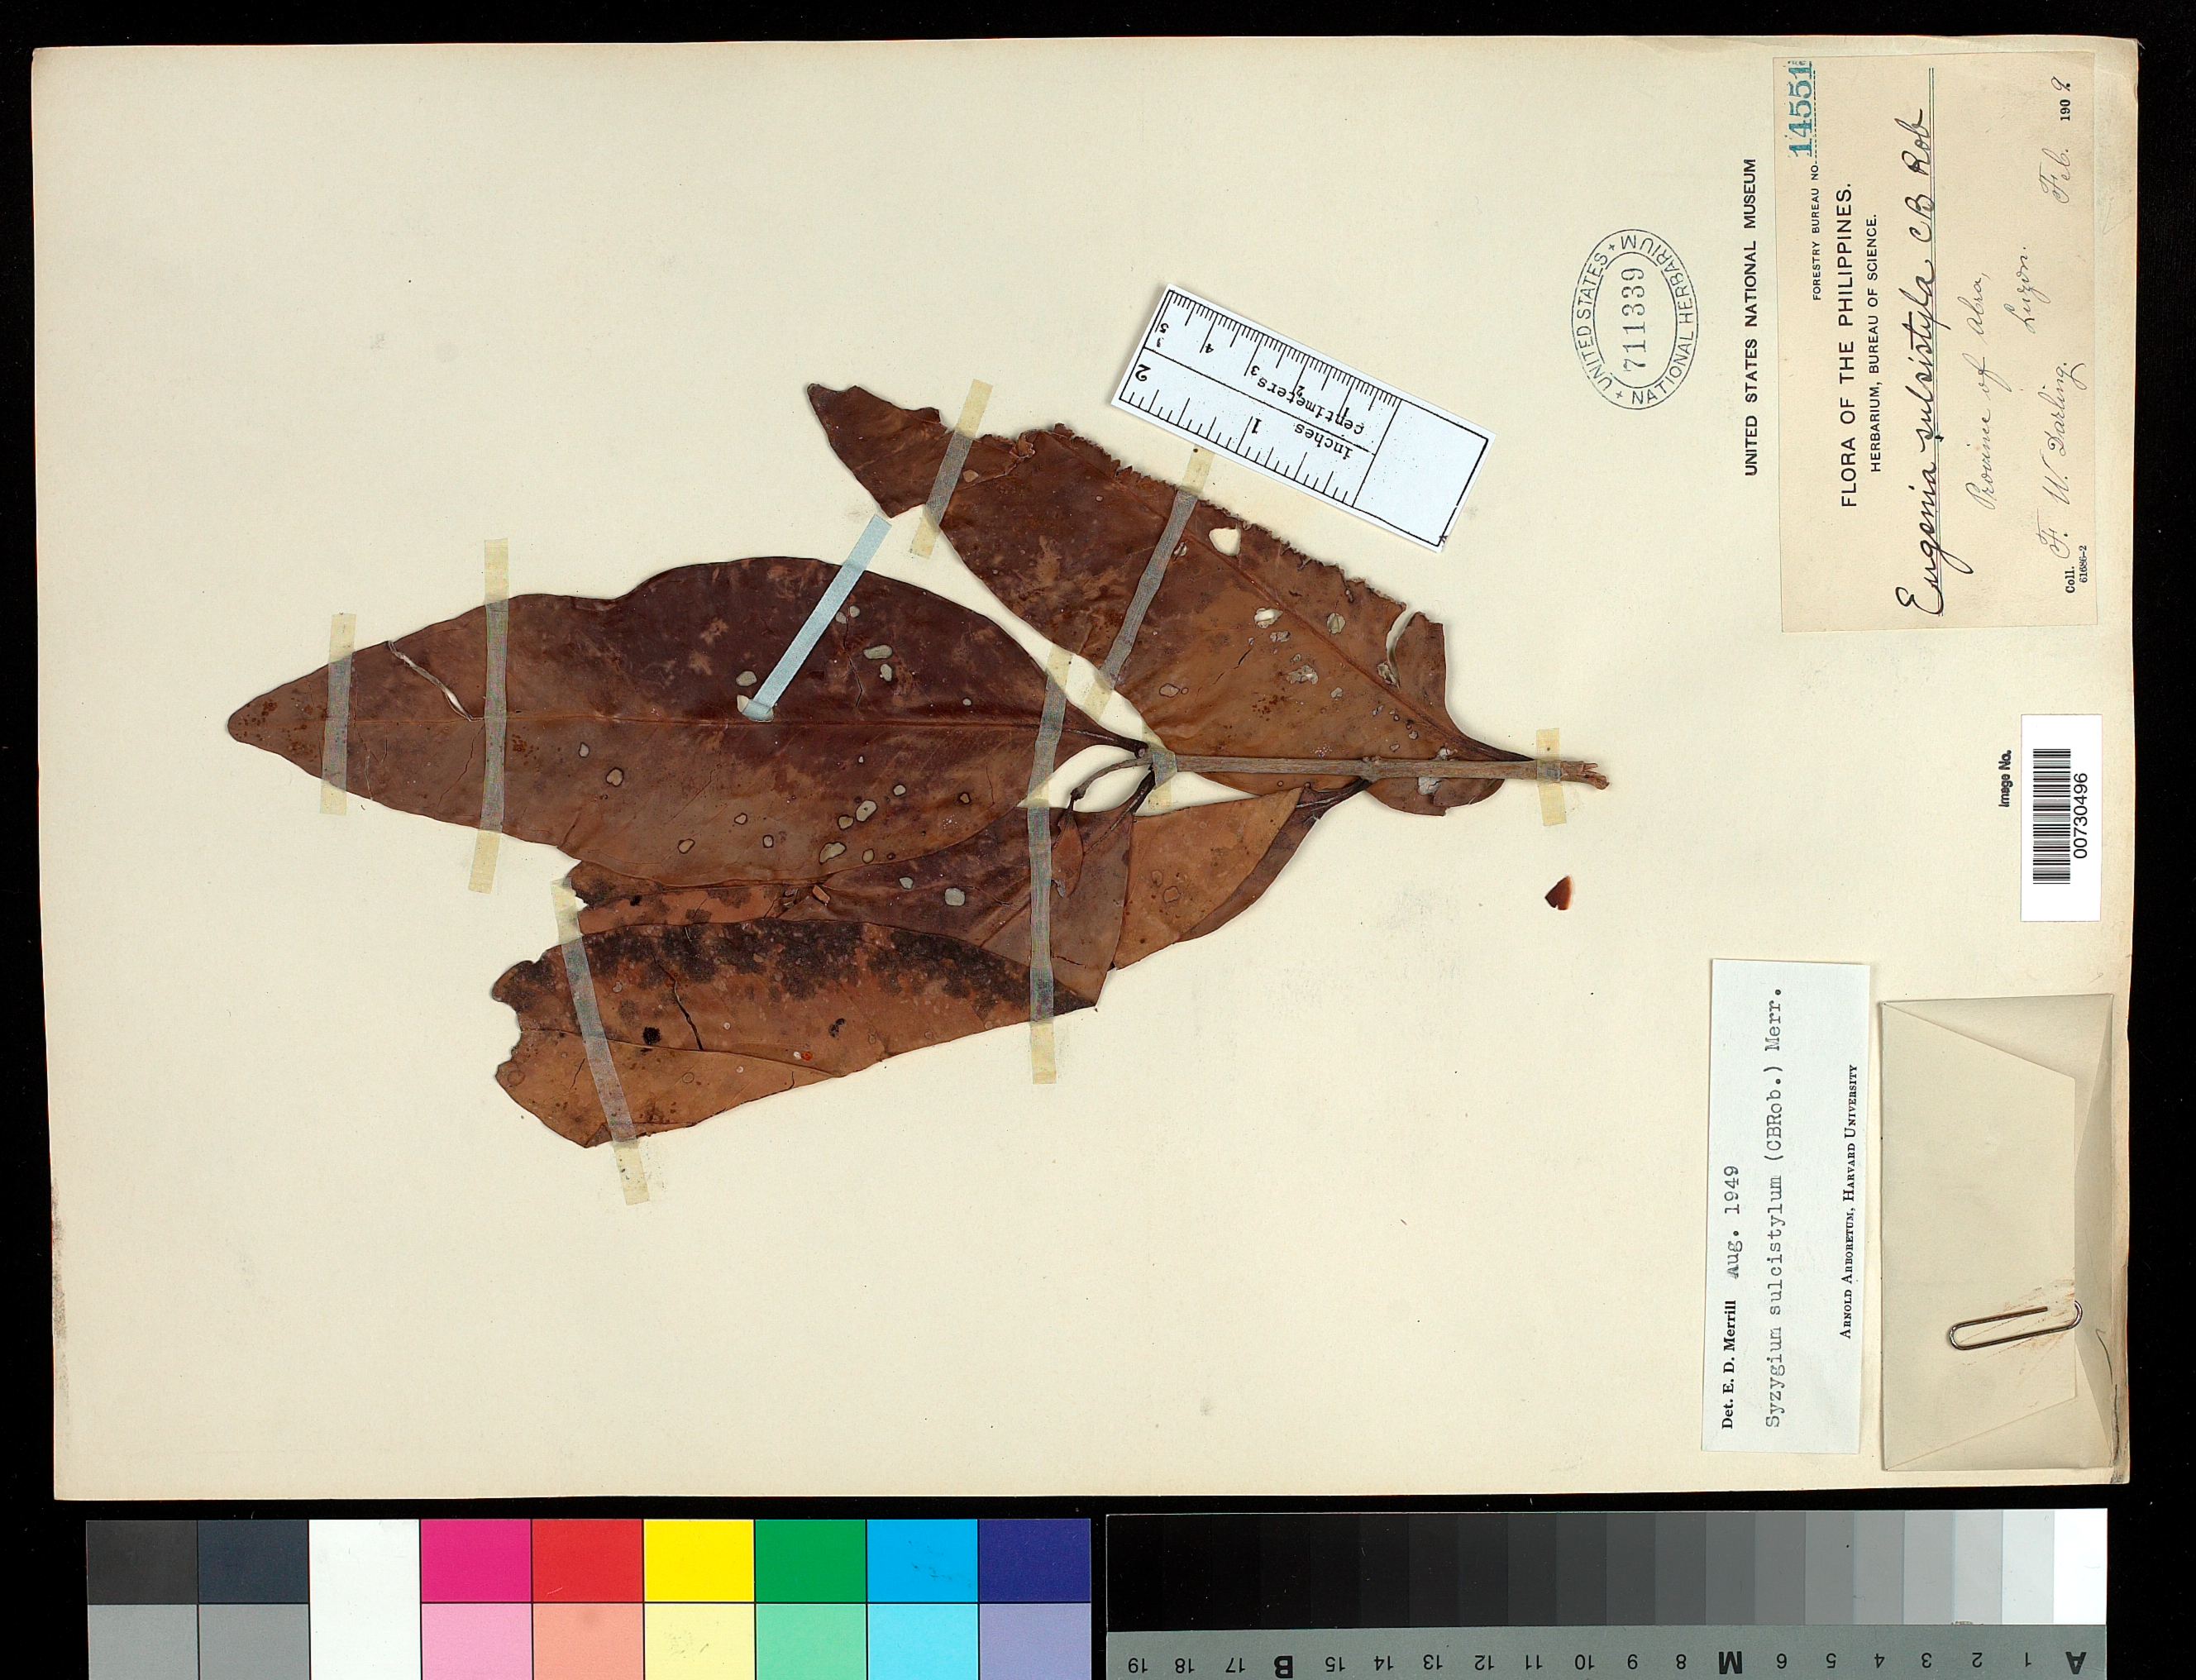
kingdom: Plantae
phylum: Tracheophyta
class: Magnoliopsida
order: Myrtales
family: Myrtaceae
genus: Syzygium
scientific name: Syzygium sulcistylum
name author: (C.B. Rob.) Merr.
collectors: F. Darling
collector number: For. Bur. 14551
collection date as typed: Feb 1909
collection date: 1909-02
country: Philippines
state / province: Cordillera (Administrative Region)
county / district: Abra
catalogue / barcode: US 711339